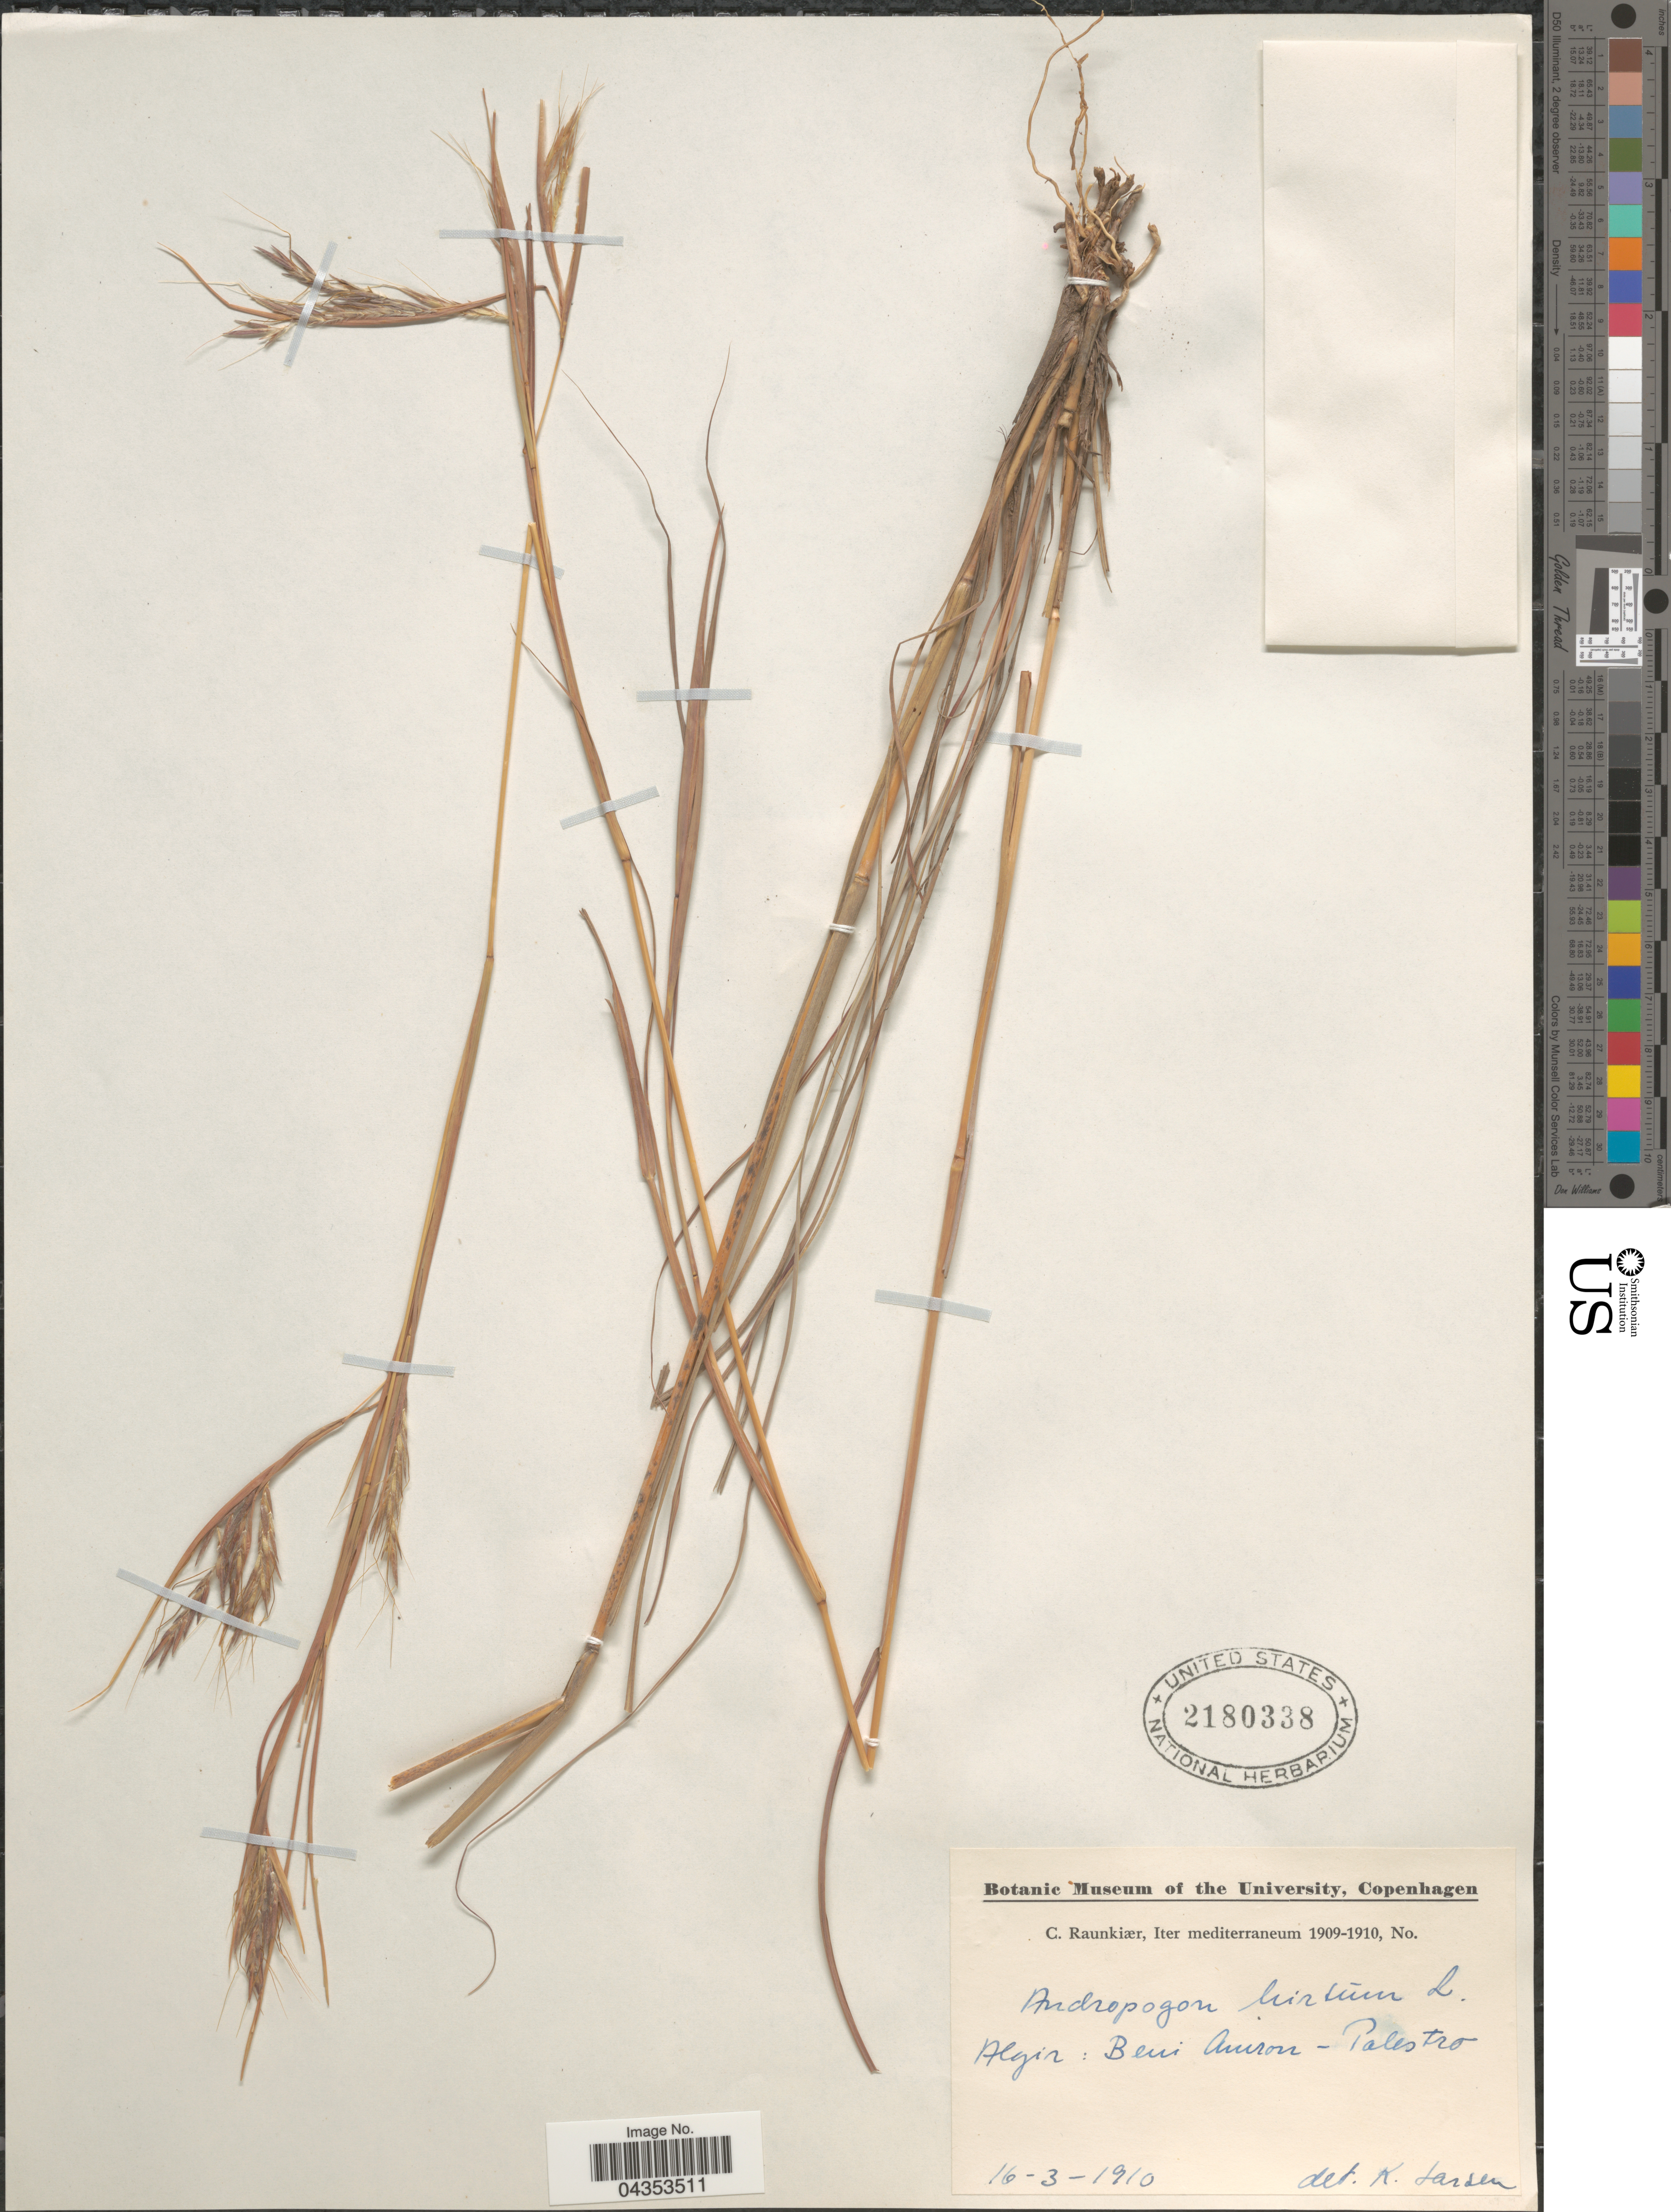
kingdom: Plantae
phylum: Tracheophyta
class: Liliopsida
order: Poales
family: Poaceae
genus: Hyparrhenia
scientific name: Hyparrhenia hirta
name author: (L.) Stapf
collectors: C. Raunkiær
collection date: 1910-03-16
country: Algeria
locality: Algir: Beni Amran-Palestro. Iter mediterraneum 1909-1910.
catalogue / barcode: US 2180338